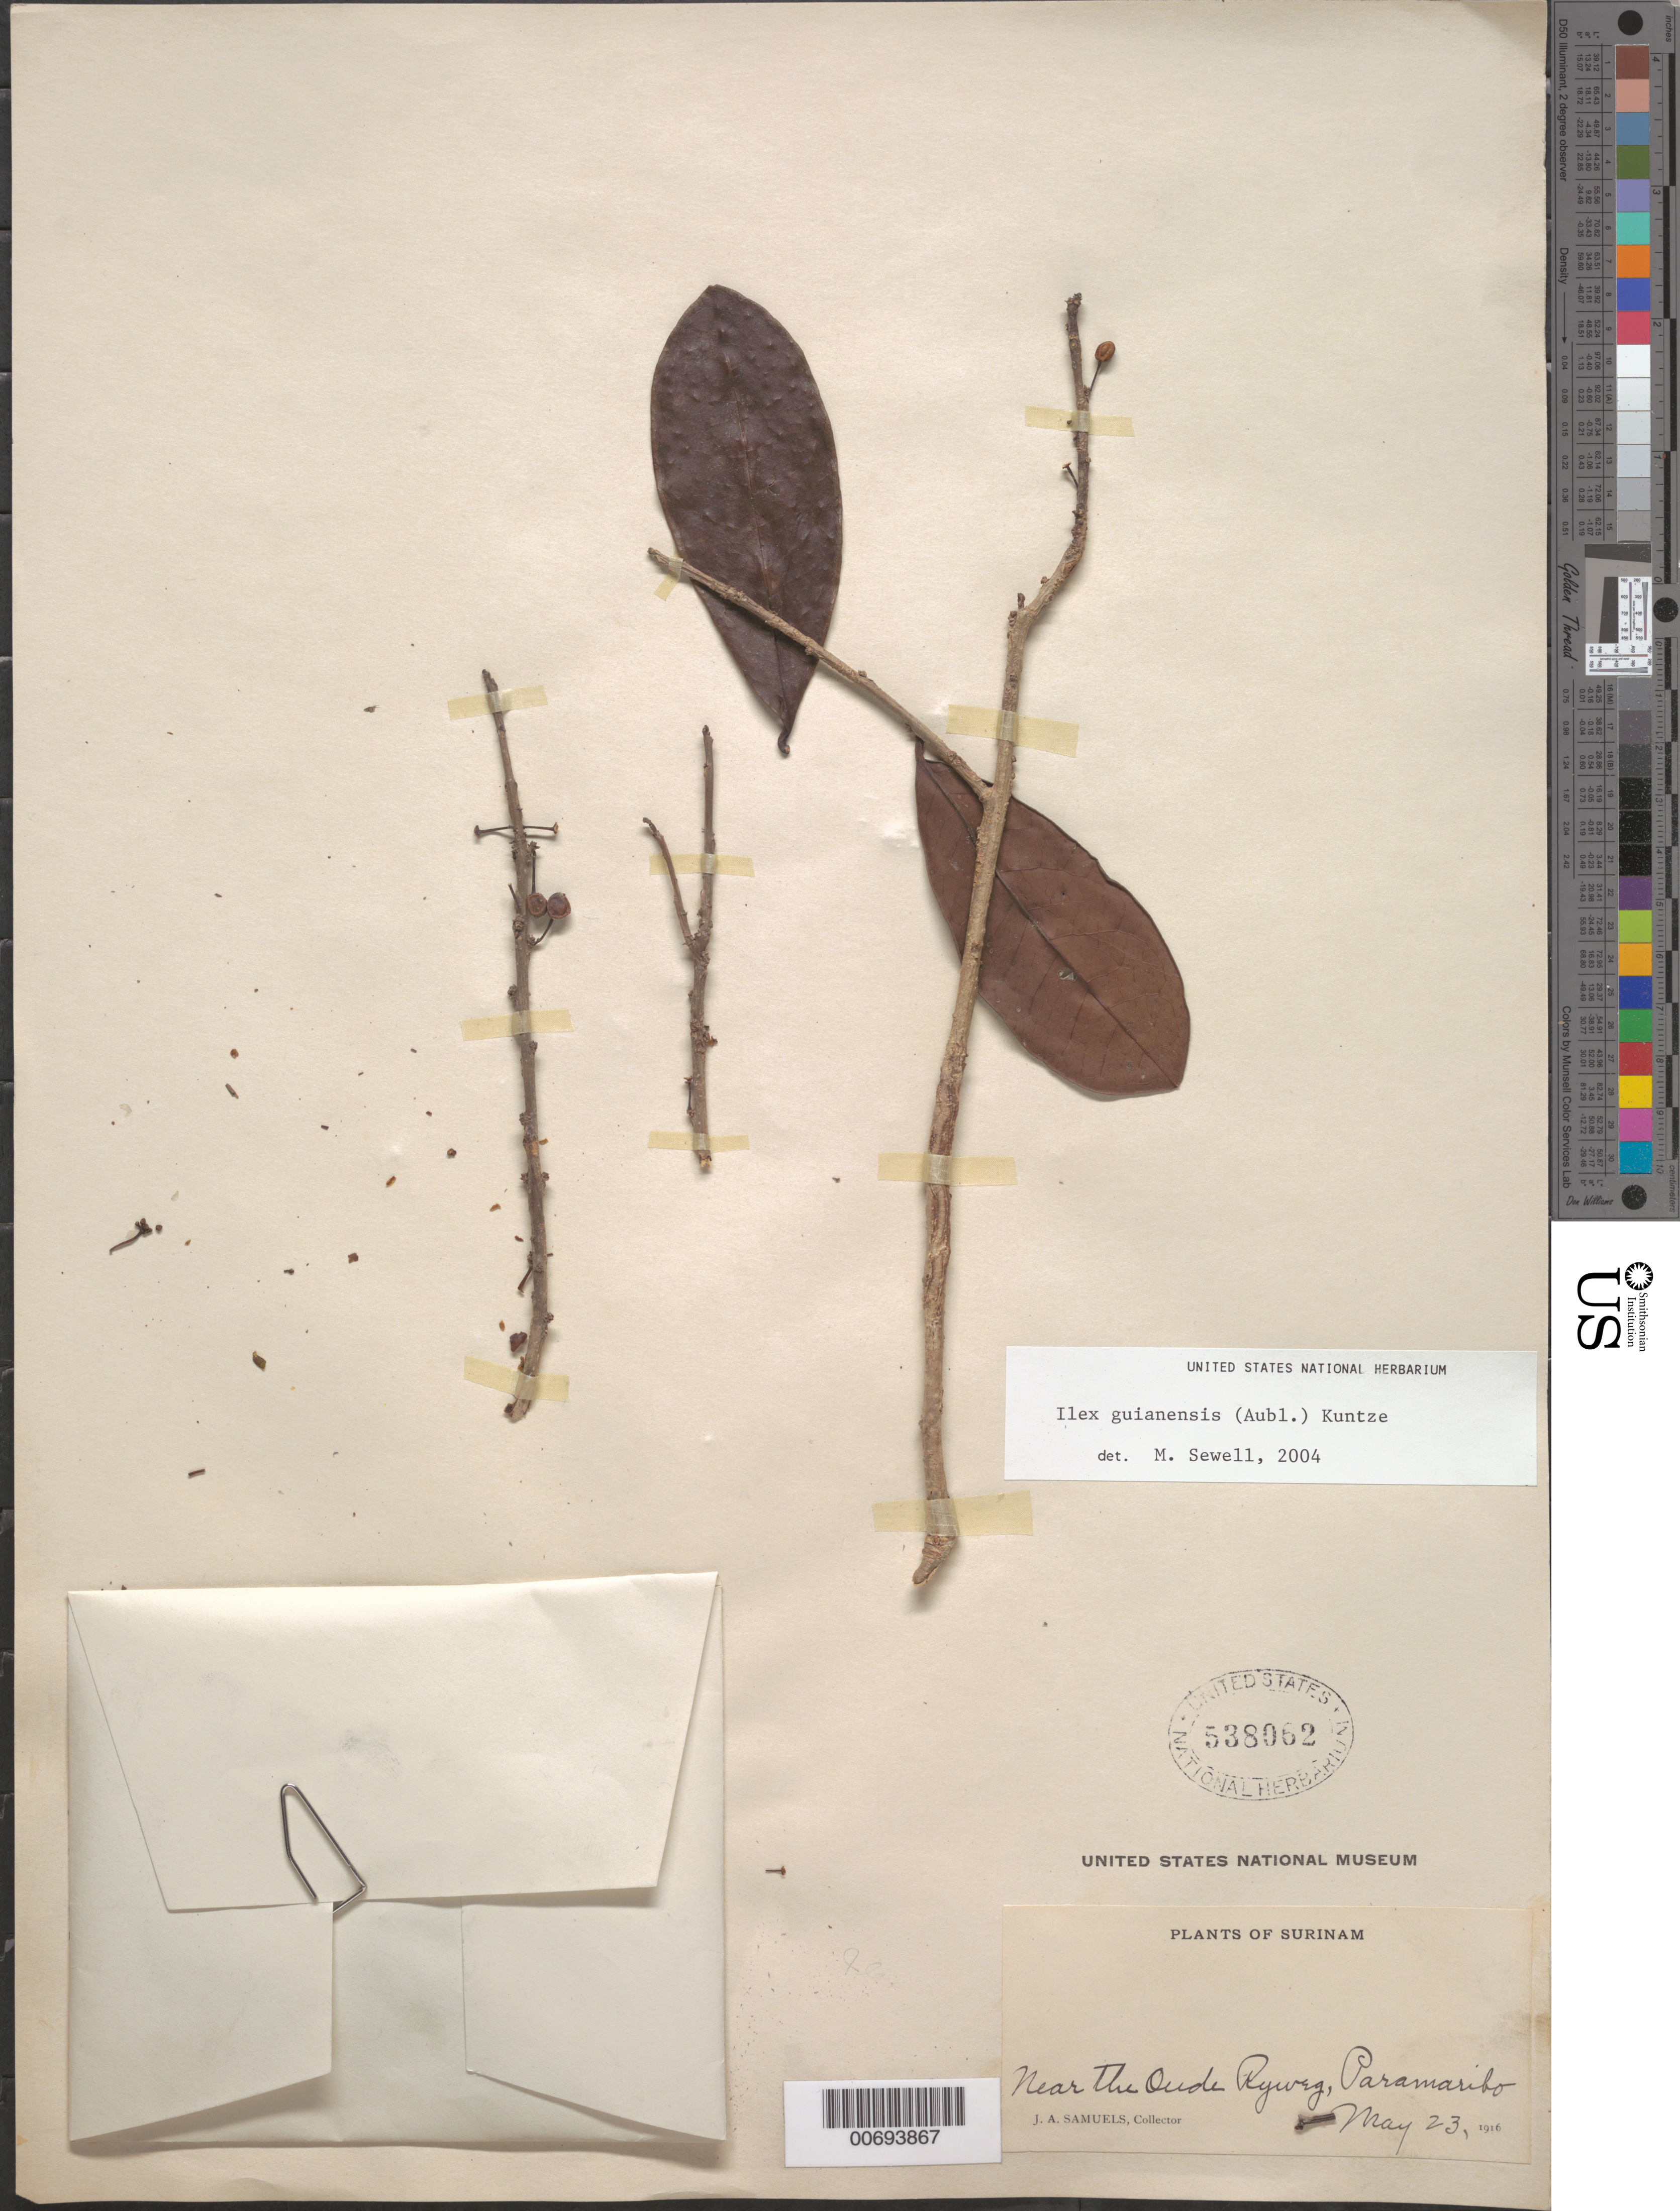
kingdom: Plantae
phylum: Tracheophyta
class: Magnoliopsida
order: Aquifoliales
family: Aquifoliaceae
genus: Ilex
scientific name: Ilex guianensis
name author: (Aubl.) Kuntze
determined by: Sewell, M.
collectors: J. A. Samuels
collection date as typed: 23-May-16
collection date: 1916-05-23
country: Suriname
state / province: Paramaribo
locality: Oude Ryweg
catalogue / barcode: US 538062